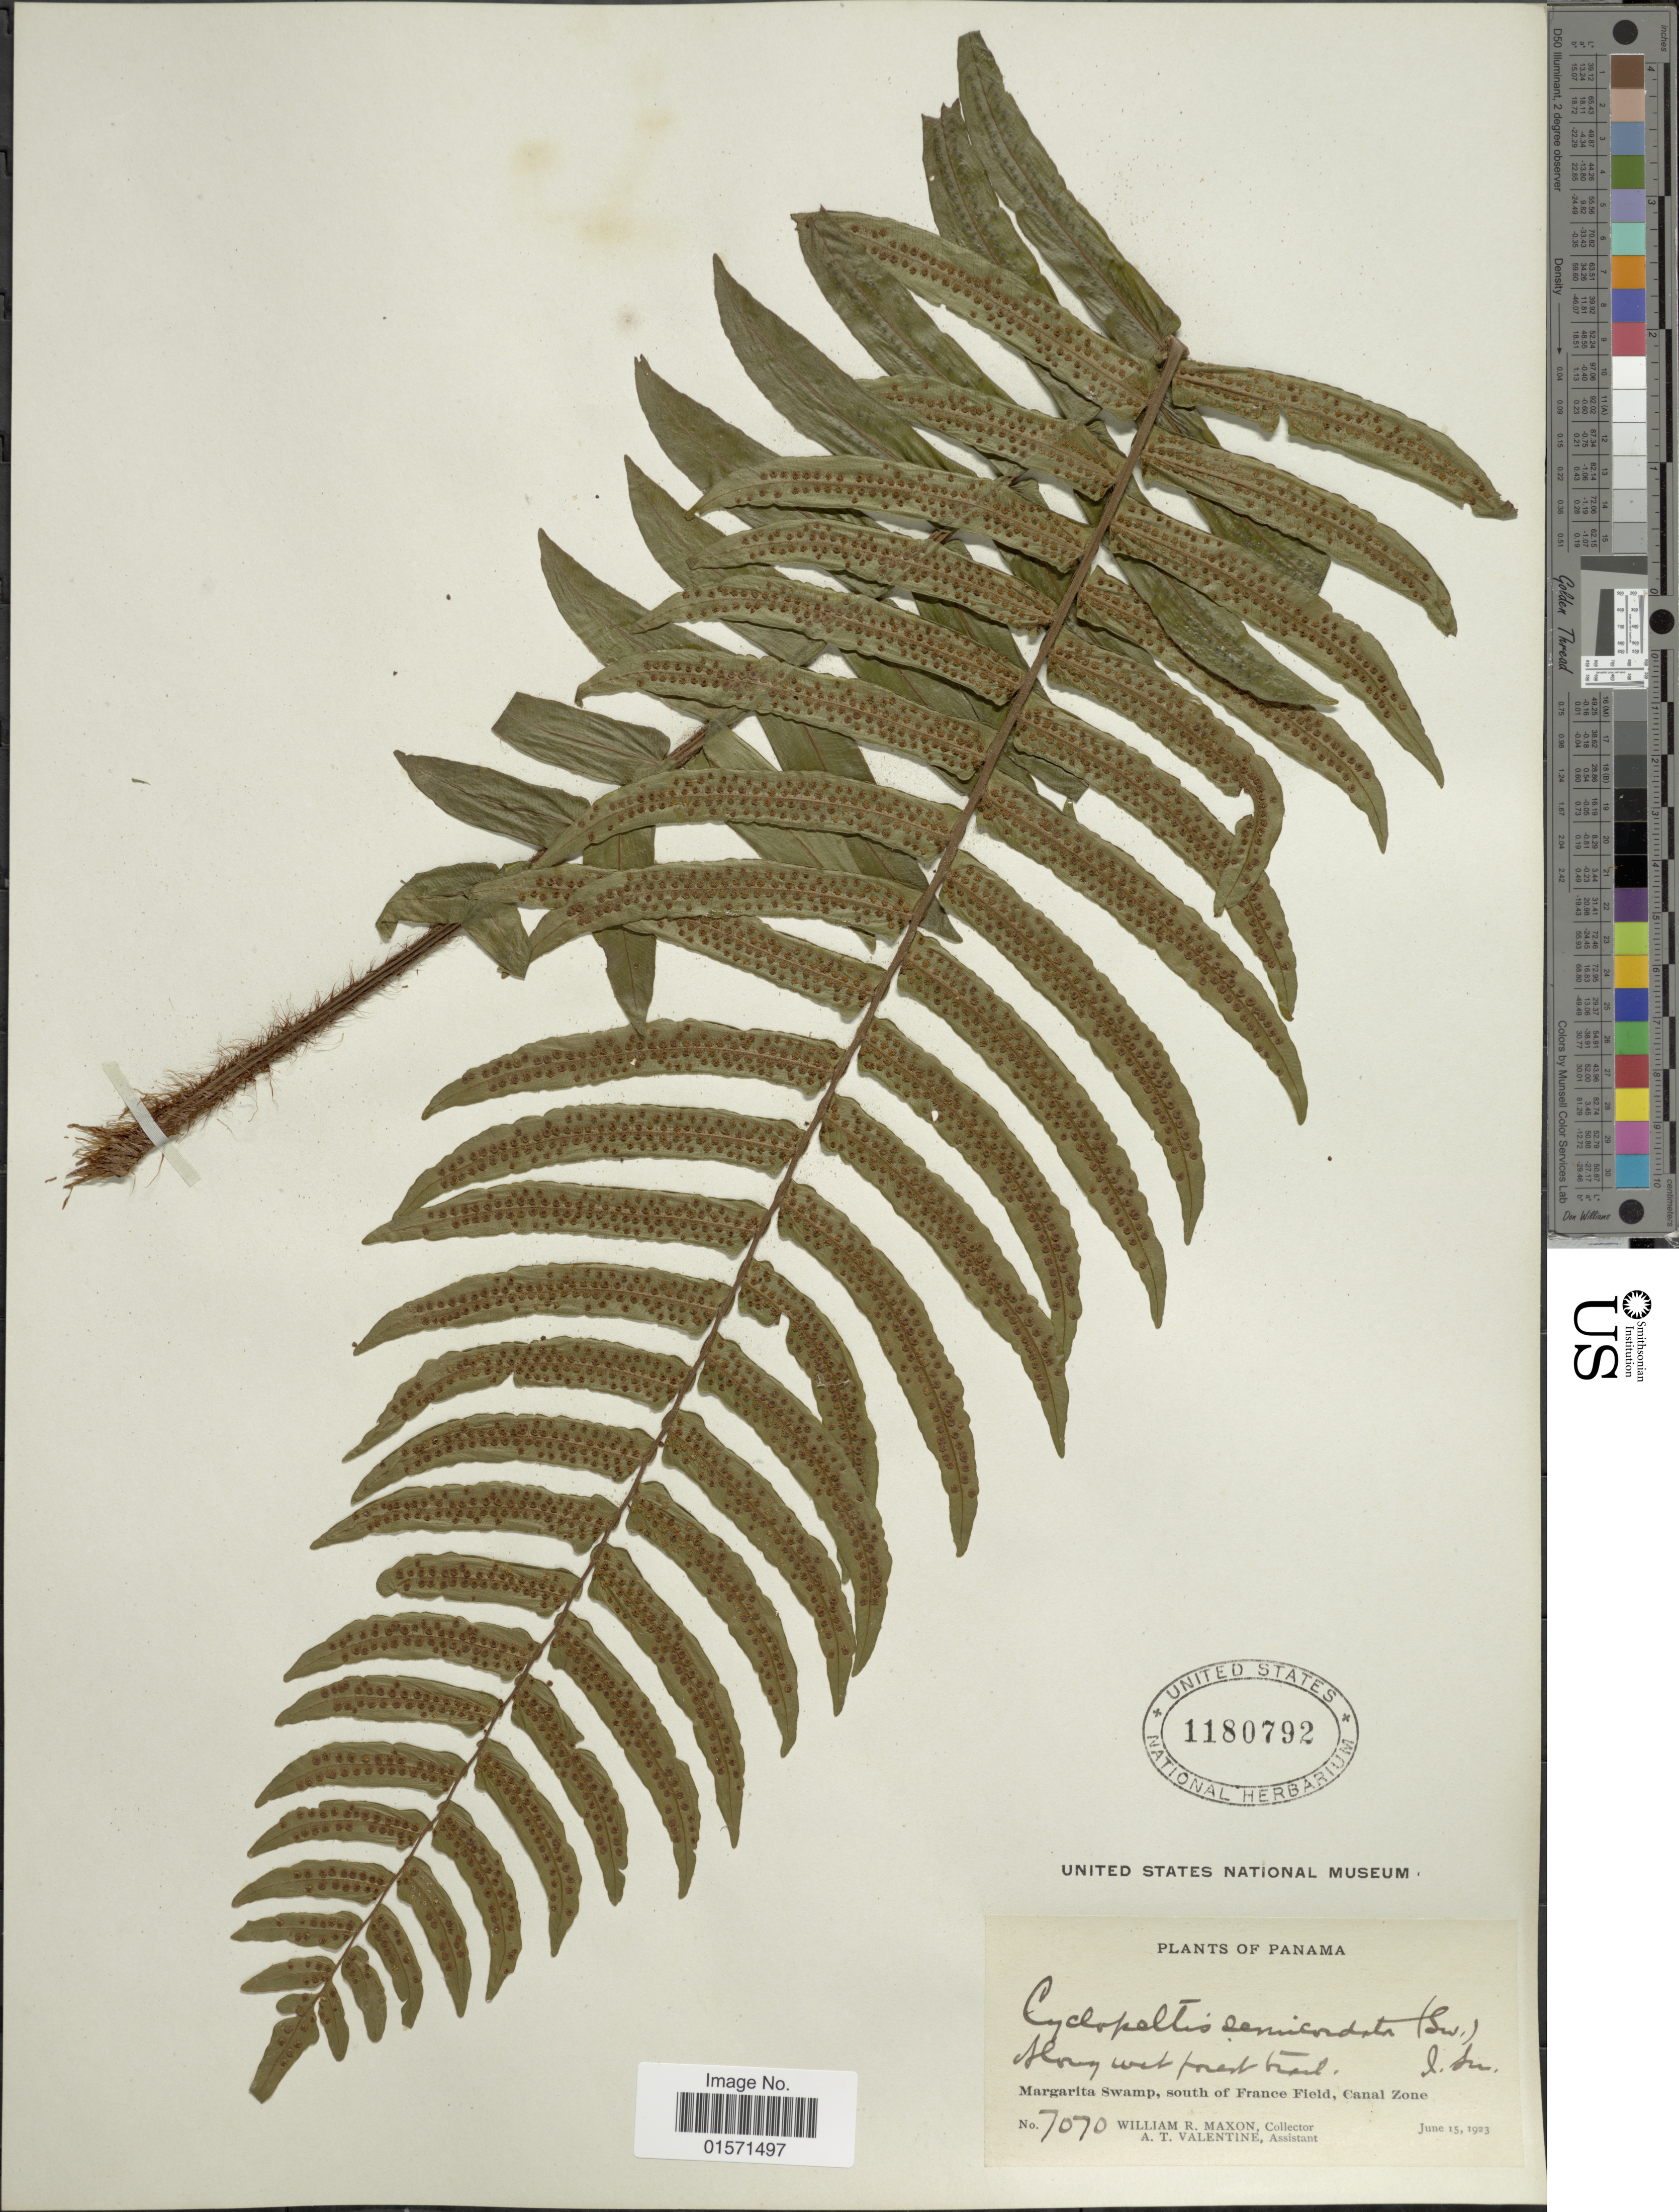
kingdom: Plantae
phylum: Tracheophyta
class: Polypodiopsida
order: Polypodiales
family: Lomariopsidaceae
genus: Cyclopeltis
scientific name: Cyclopeltis semicordata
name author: (Sw.) J. Sm.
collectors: W. R. Maxon & A. Valentine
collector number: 7070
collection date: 1923-06-15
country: Panama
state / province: Colón / Panamá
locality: Margarita Swamp, south of France Field, Canal Zone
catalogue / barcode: US 1180792